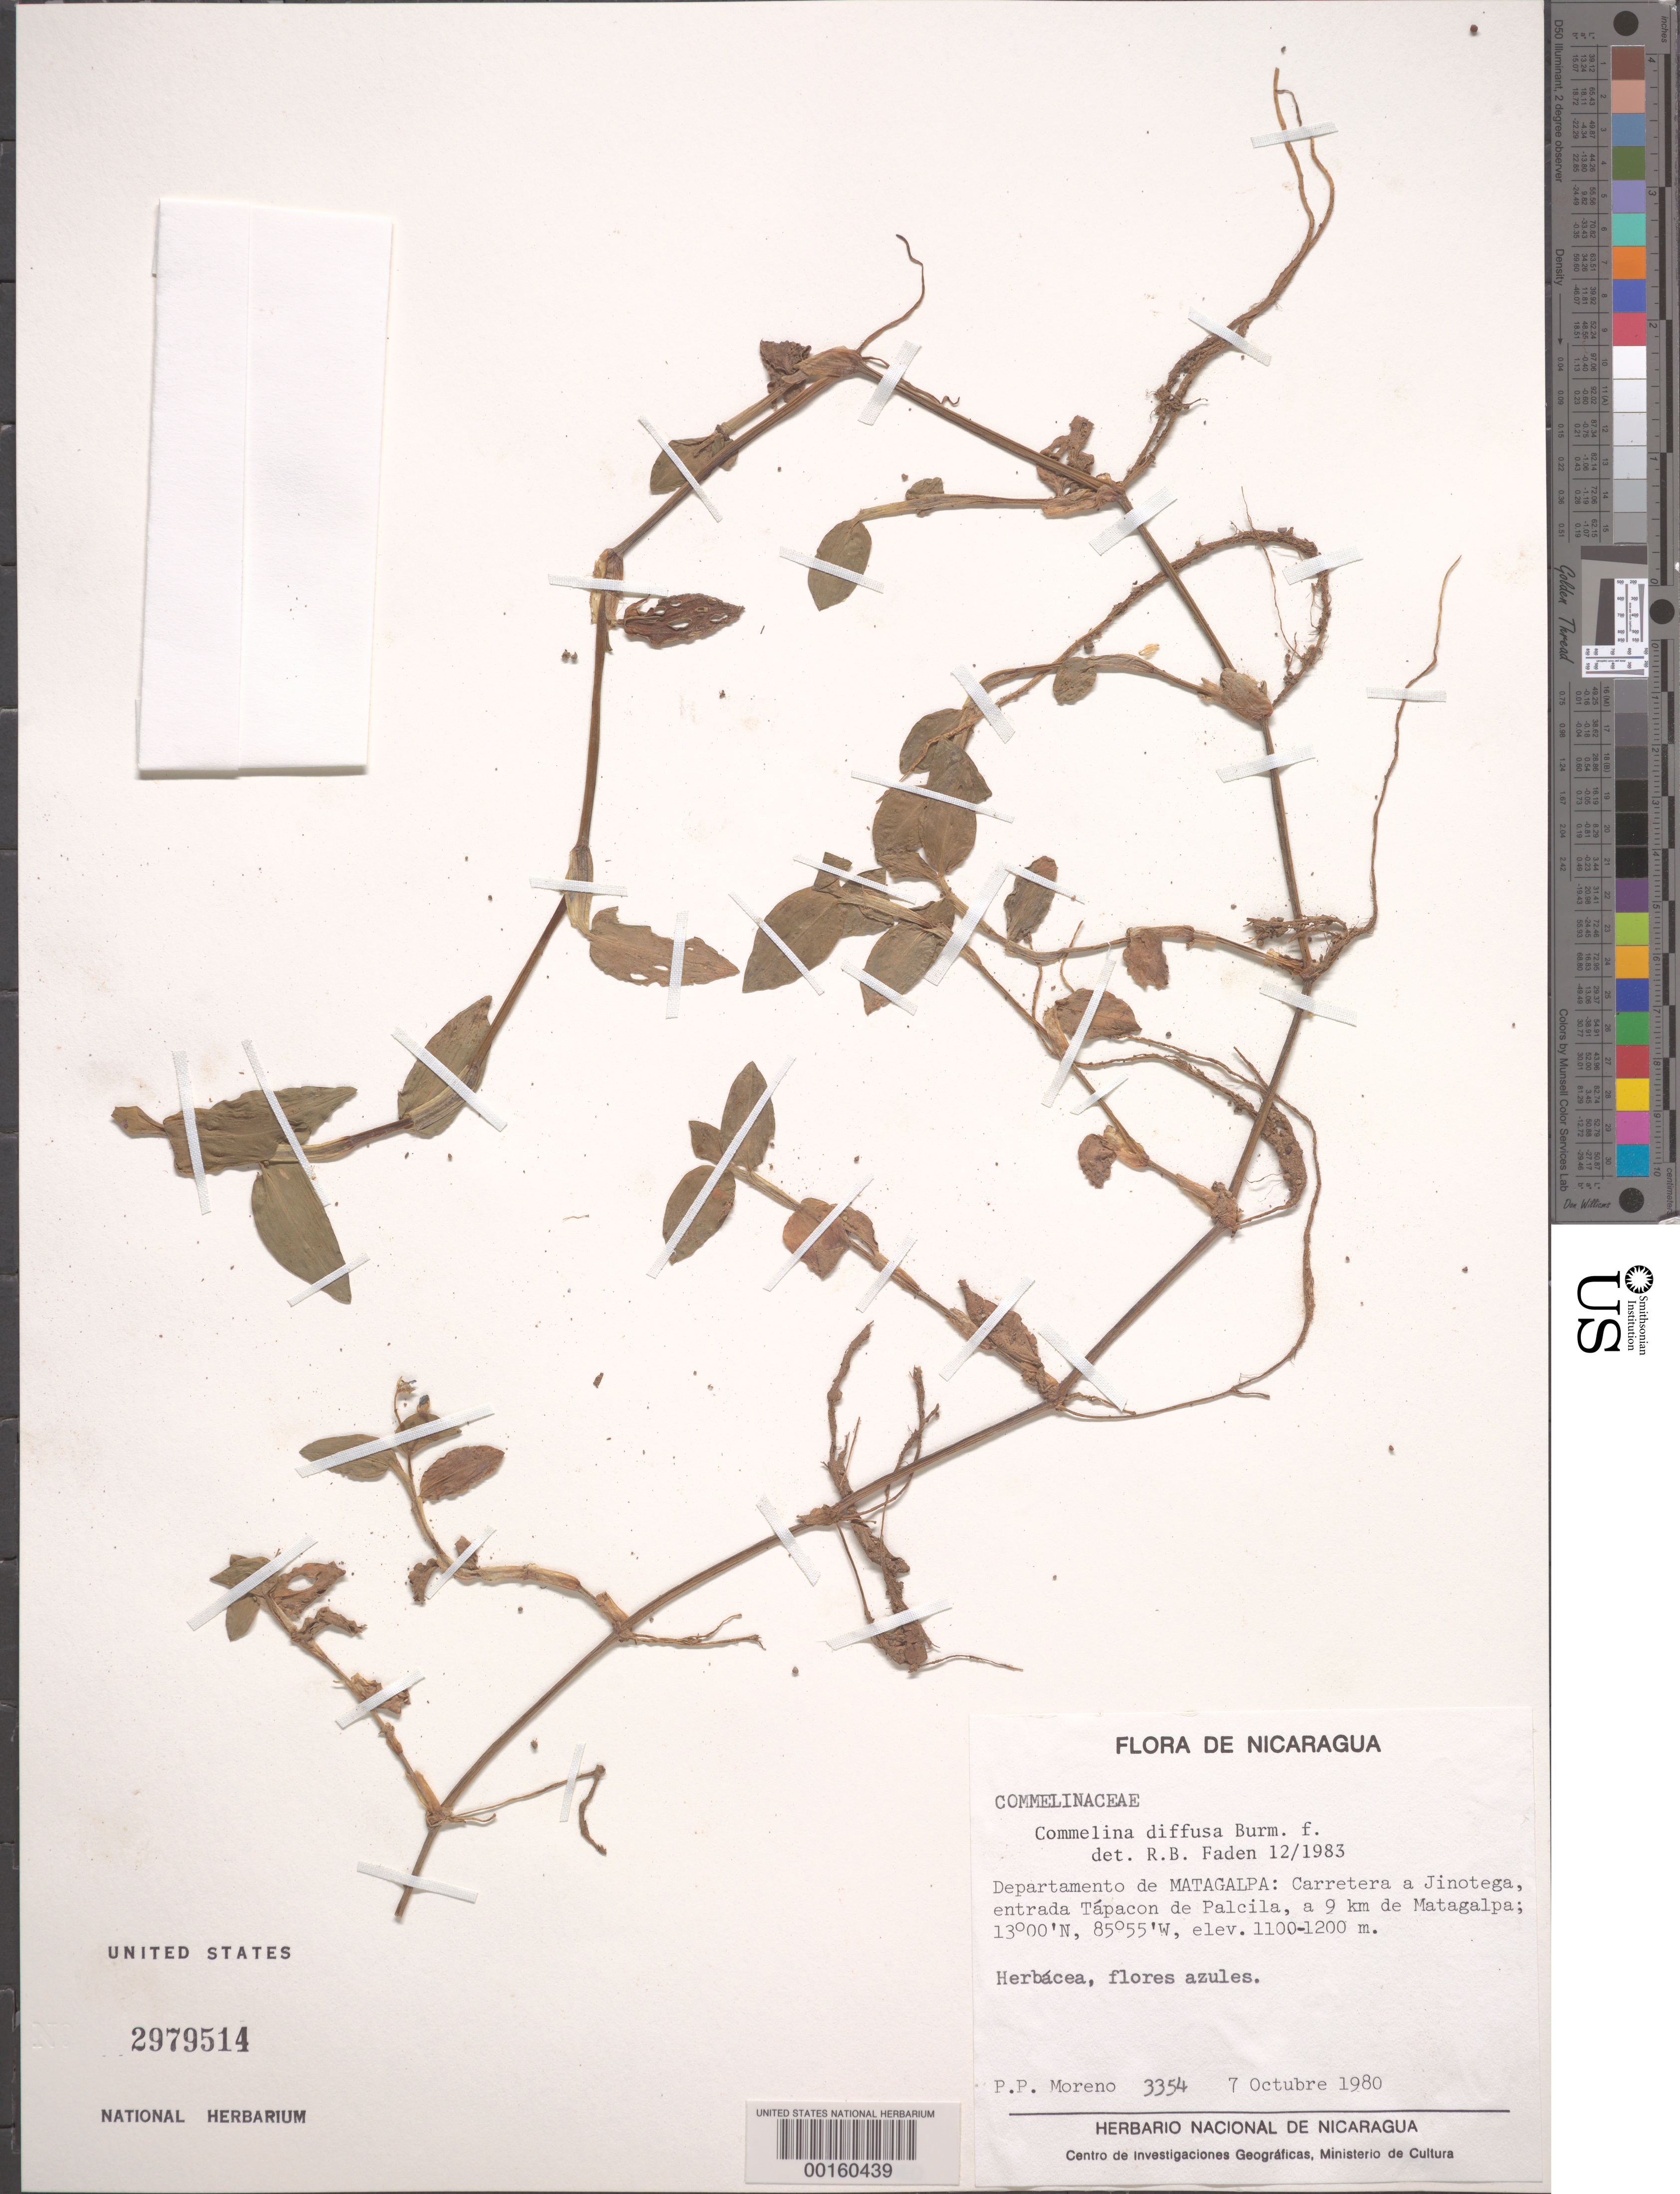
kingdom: Plantae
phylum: Tracheophyta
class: Liliopsida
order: Commelinales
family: Commelinaceae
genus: Commelina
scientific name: Commelina diffusa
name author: Burm. f.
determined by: Faden, Robert B., (US), Smithsonian Institution - National Museum of Natural History (UNITED STATES)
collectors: P. Moreno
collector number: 3354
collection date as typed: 07 Oct 1980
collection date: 1980-10-07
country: Nicaragua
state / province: Matagalpa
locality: Carretera a jinotega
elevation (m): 1100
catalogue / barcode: US 2979514